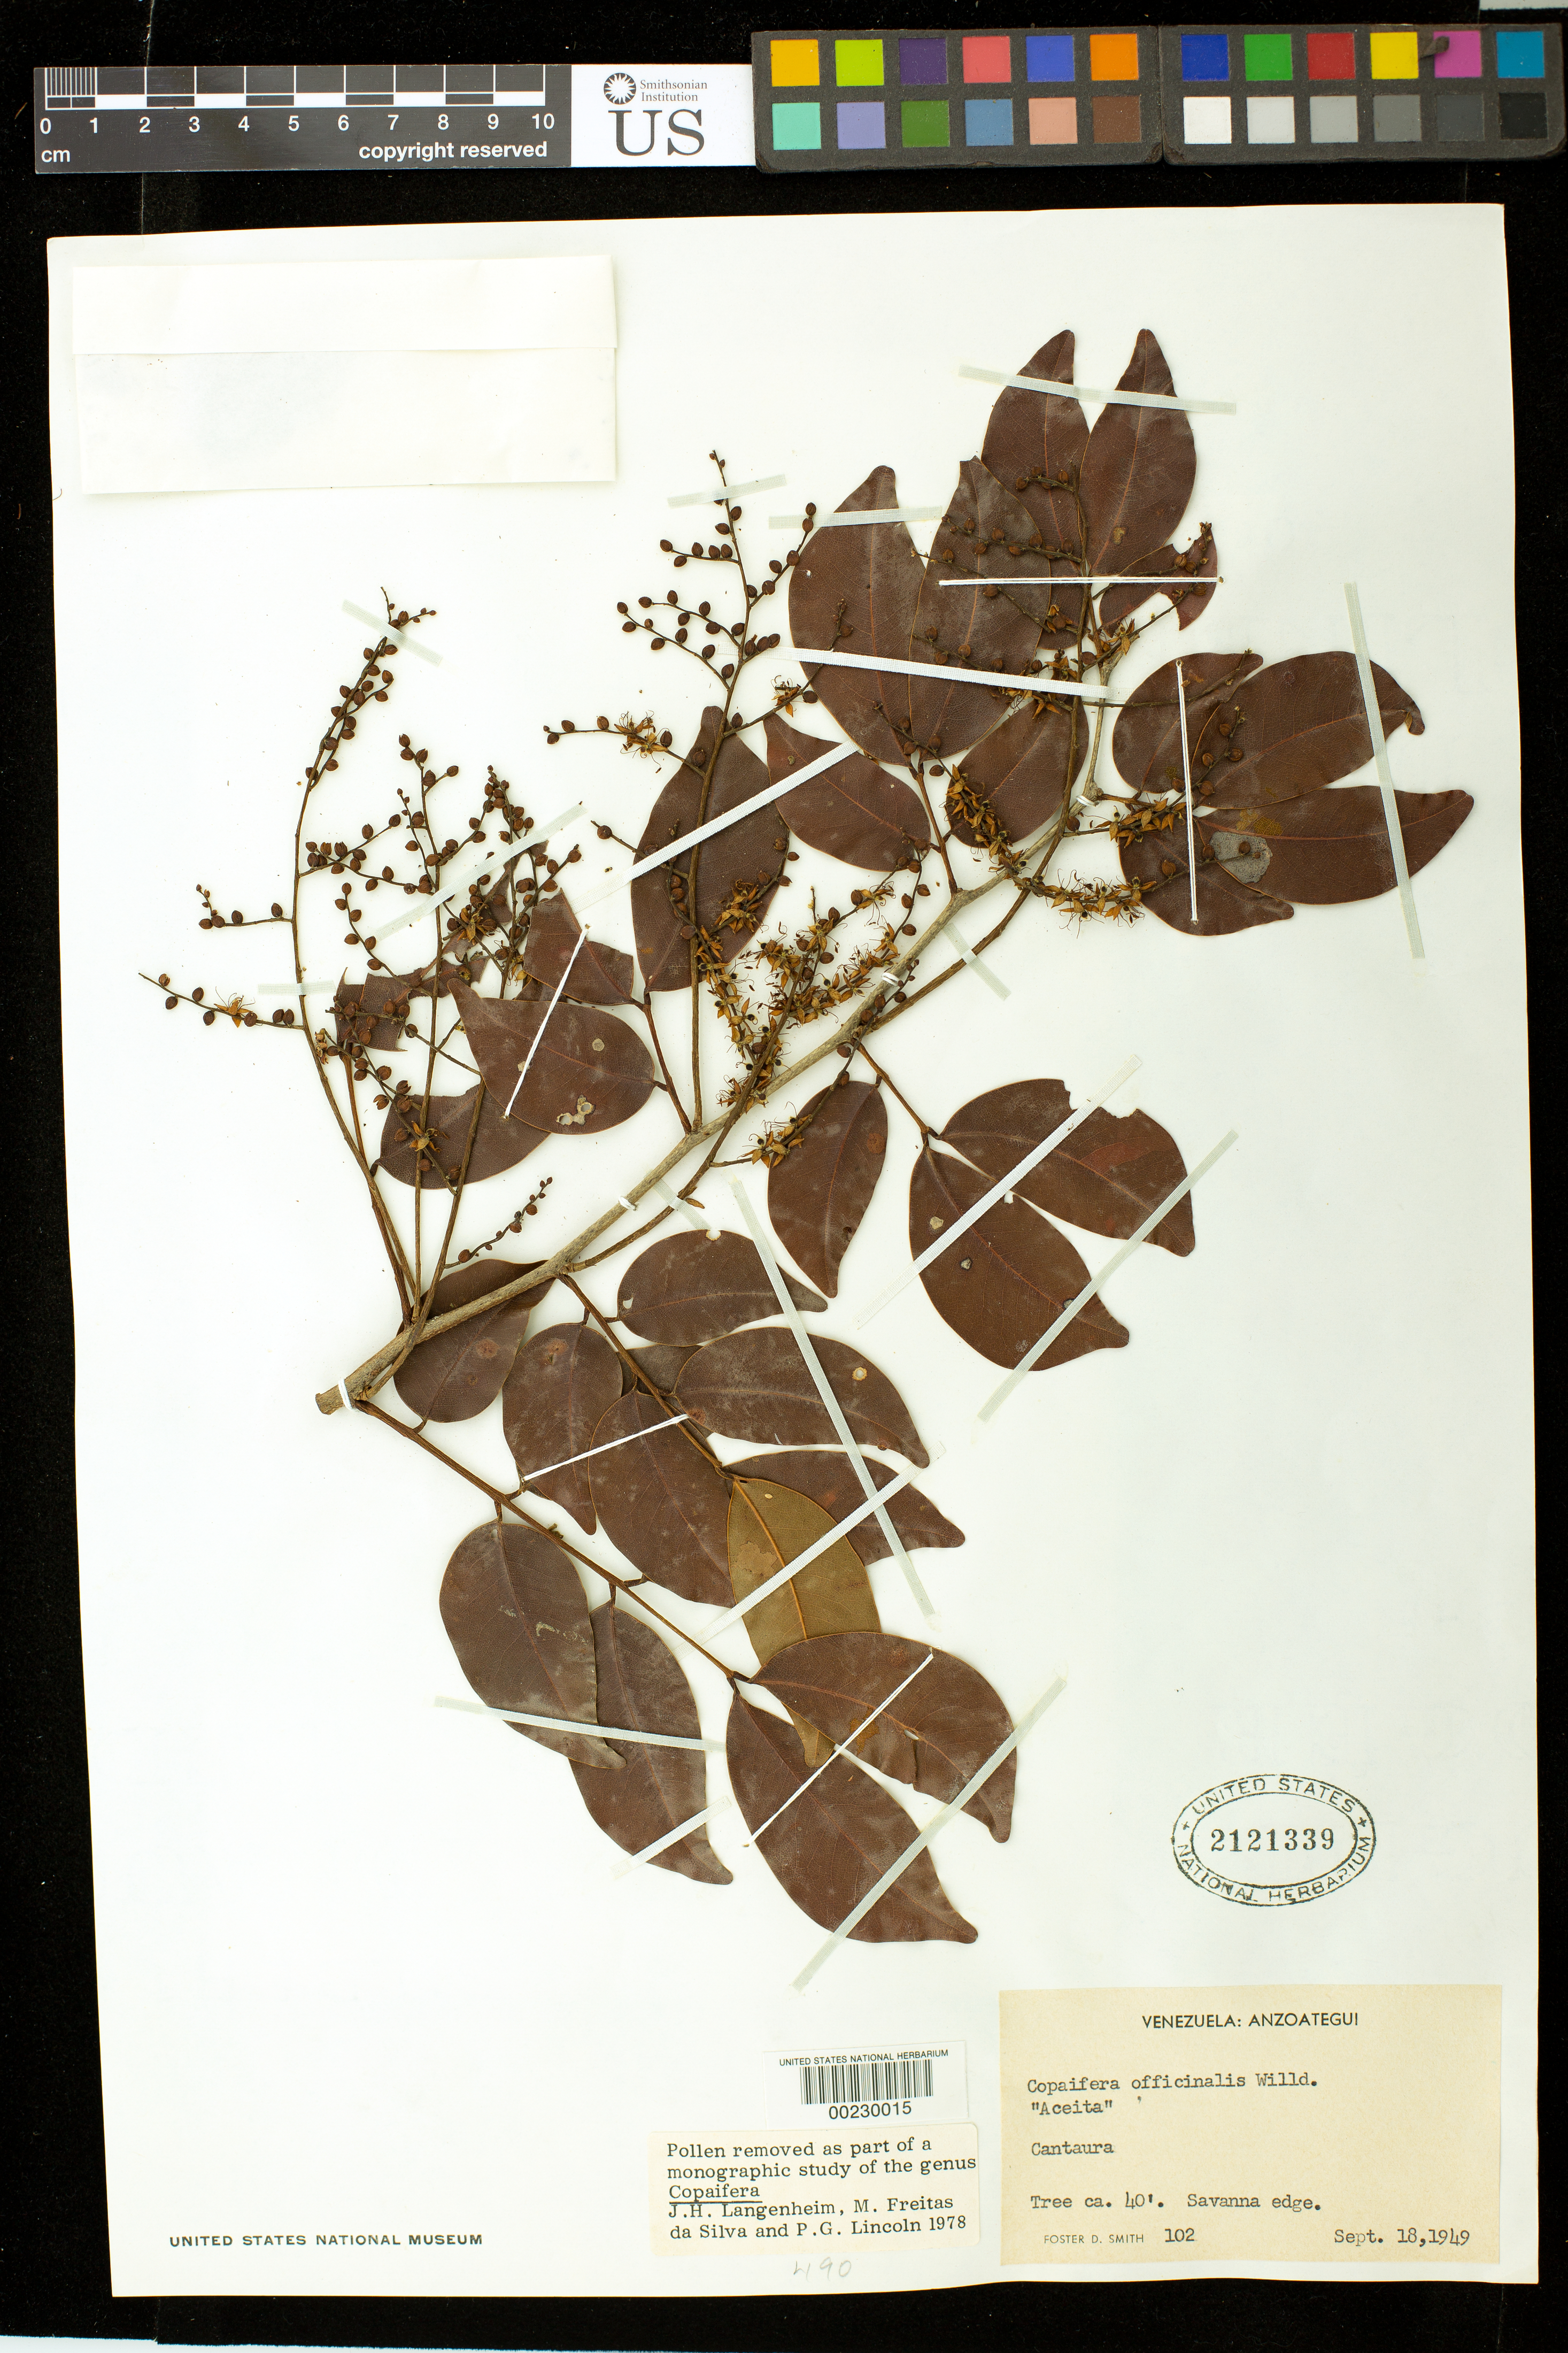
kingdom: Plantae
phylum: Tracheophyta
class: Magnoliopsida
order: Fabales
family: Fabaceae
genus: Copaifera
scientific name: Copaifera officinalis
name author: (Jacq.) L.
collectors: F. Smith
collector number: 102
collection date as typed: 18 Sep 1949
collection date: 1949-09-18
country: Venezuela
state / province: Anzoategui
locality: Cantaura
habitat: Savanna edge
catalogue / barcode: US 2121339